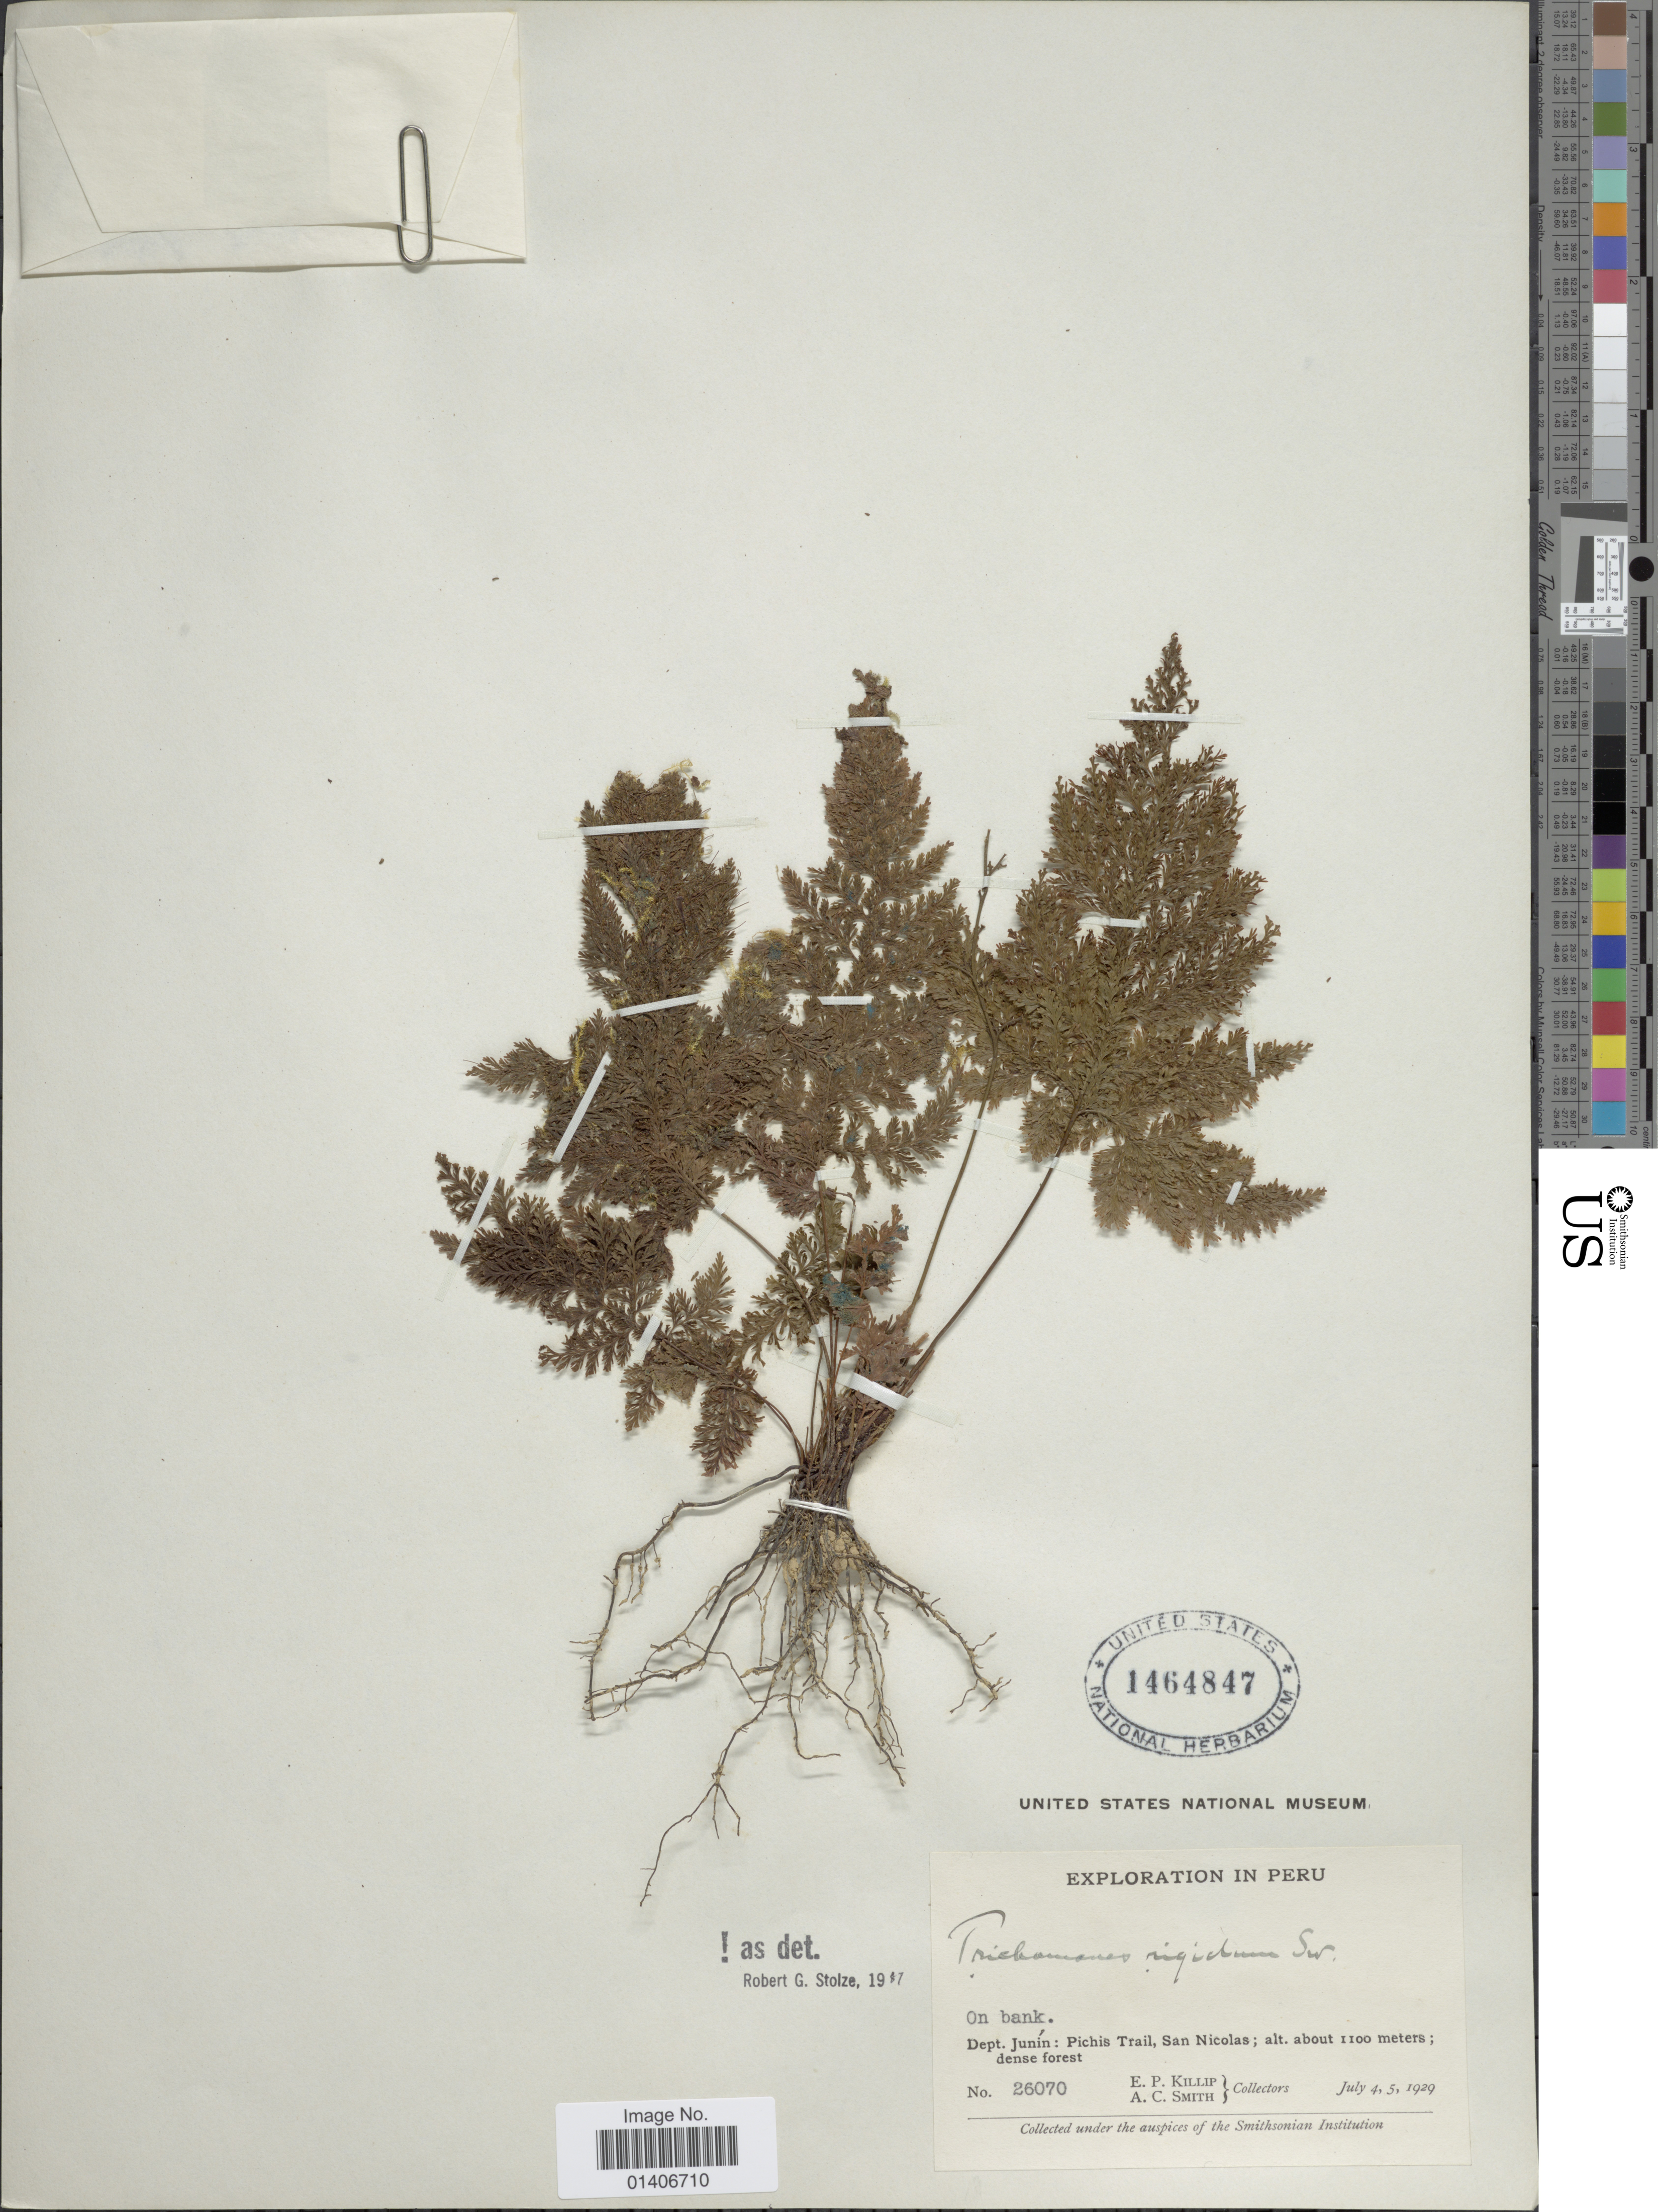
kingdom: Plantae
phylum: Tracheophyta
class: Polypodiopsida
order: Hymenophyllales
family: Hymenophyllaceae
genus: Abrodictyum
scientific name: Abrodictyum rigidum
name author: (Sw.) Ebihara & Dubuisson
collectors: E. P. Killip & A. C. Smith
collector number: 26070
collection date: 1929-07-04/1929-07-05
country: Peru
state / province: Junín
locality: Dept. Junín: Pichis trail, San Nicolas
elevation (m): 1100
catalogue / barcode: US 1464847